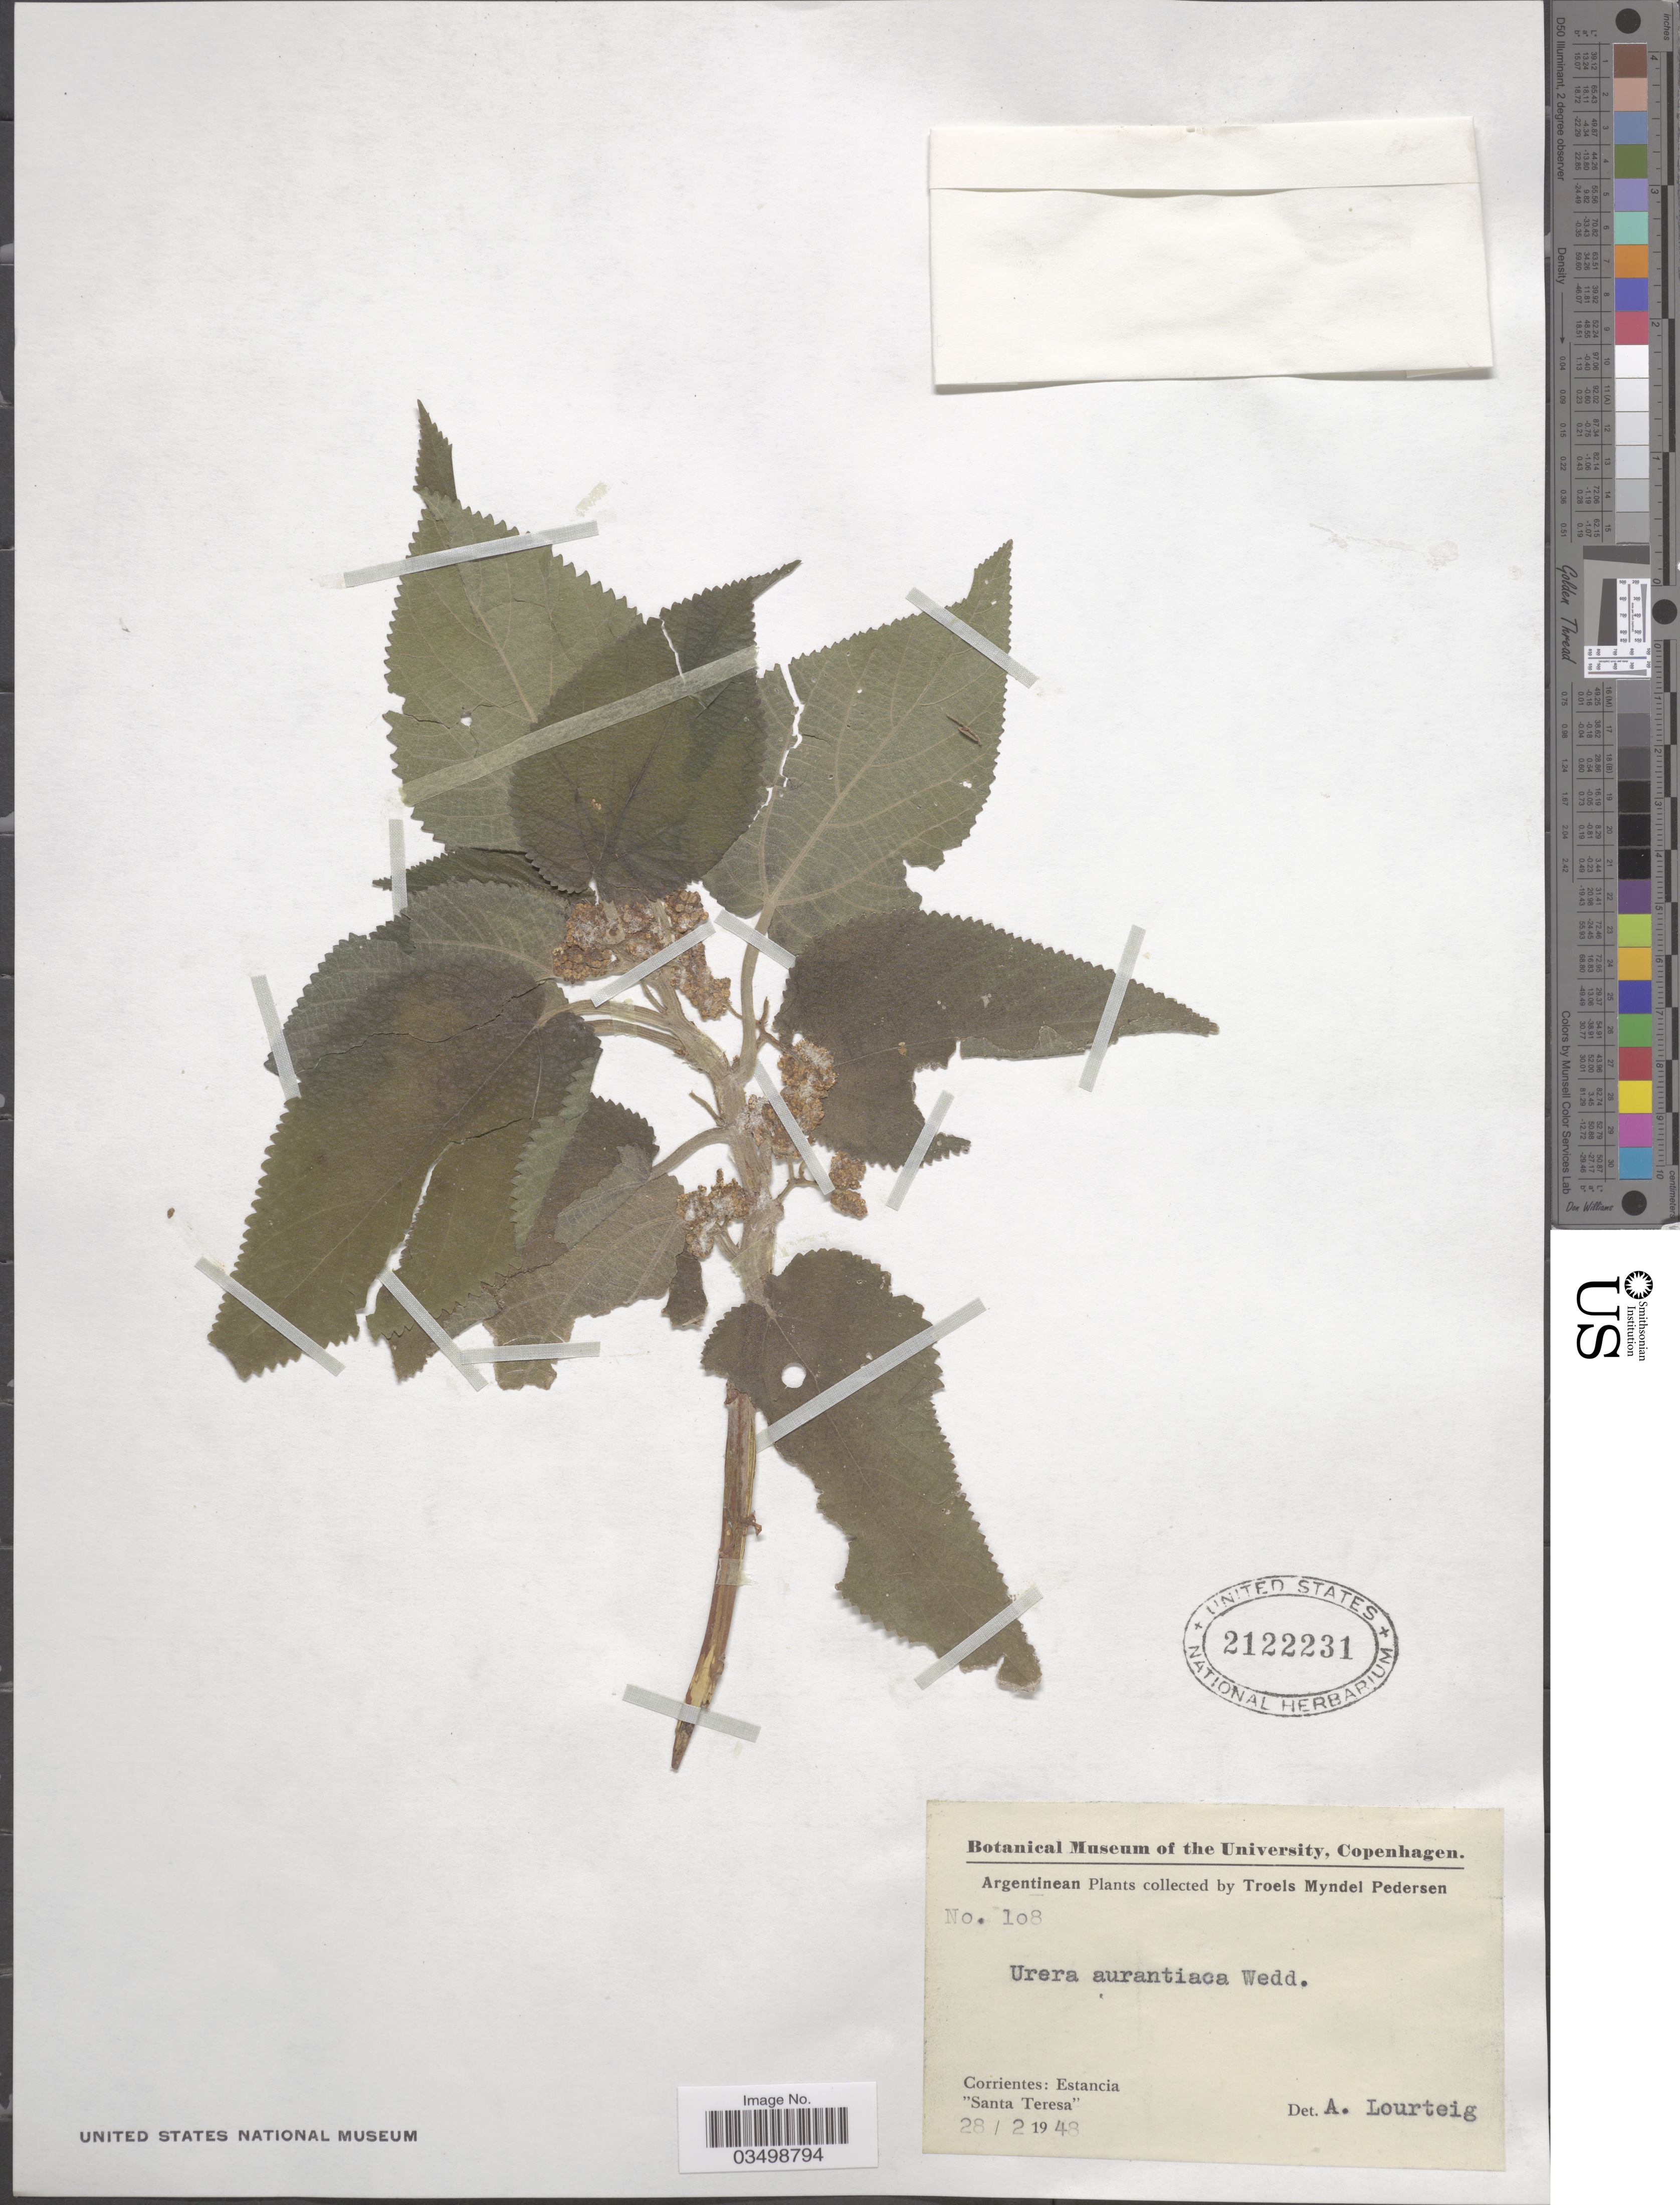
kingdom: Plantae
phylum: Tracheophyta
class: Magnoliopsida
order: Rosales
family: Urticaceae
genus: Urera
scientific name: Urera aurantiaca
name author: Wedd.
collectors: T. Pederson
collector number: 108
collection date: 1948-02-28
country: Argentina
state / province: Corrientes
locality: Estancia. "Santa Teresa".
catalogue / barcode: US 2122231